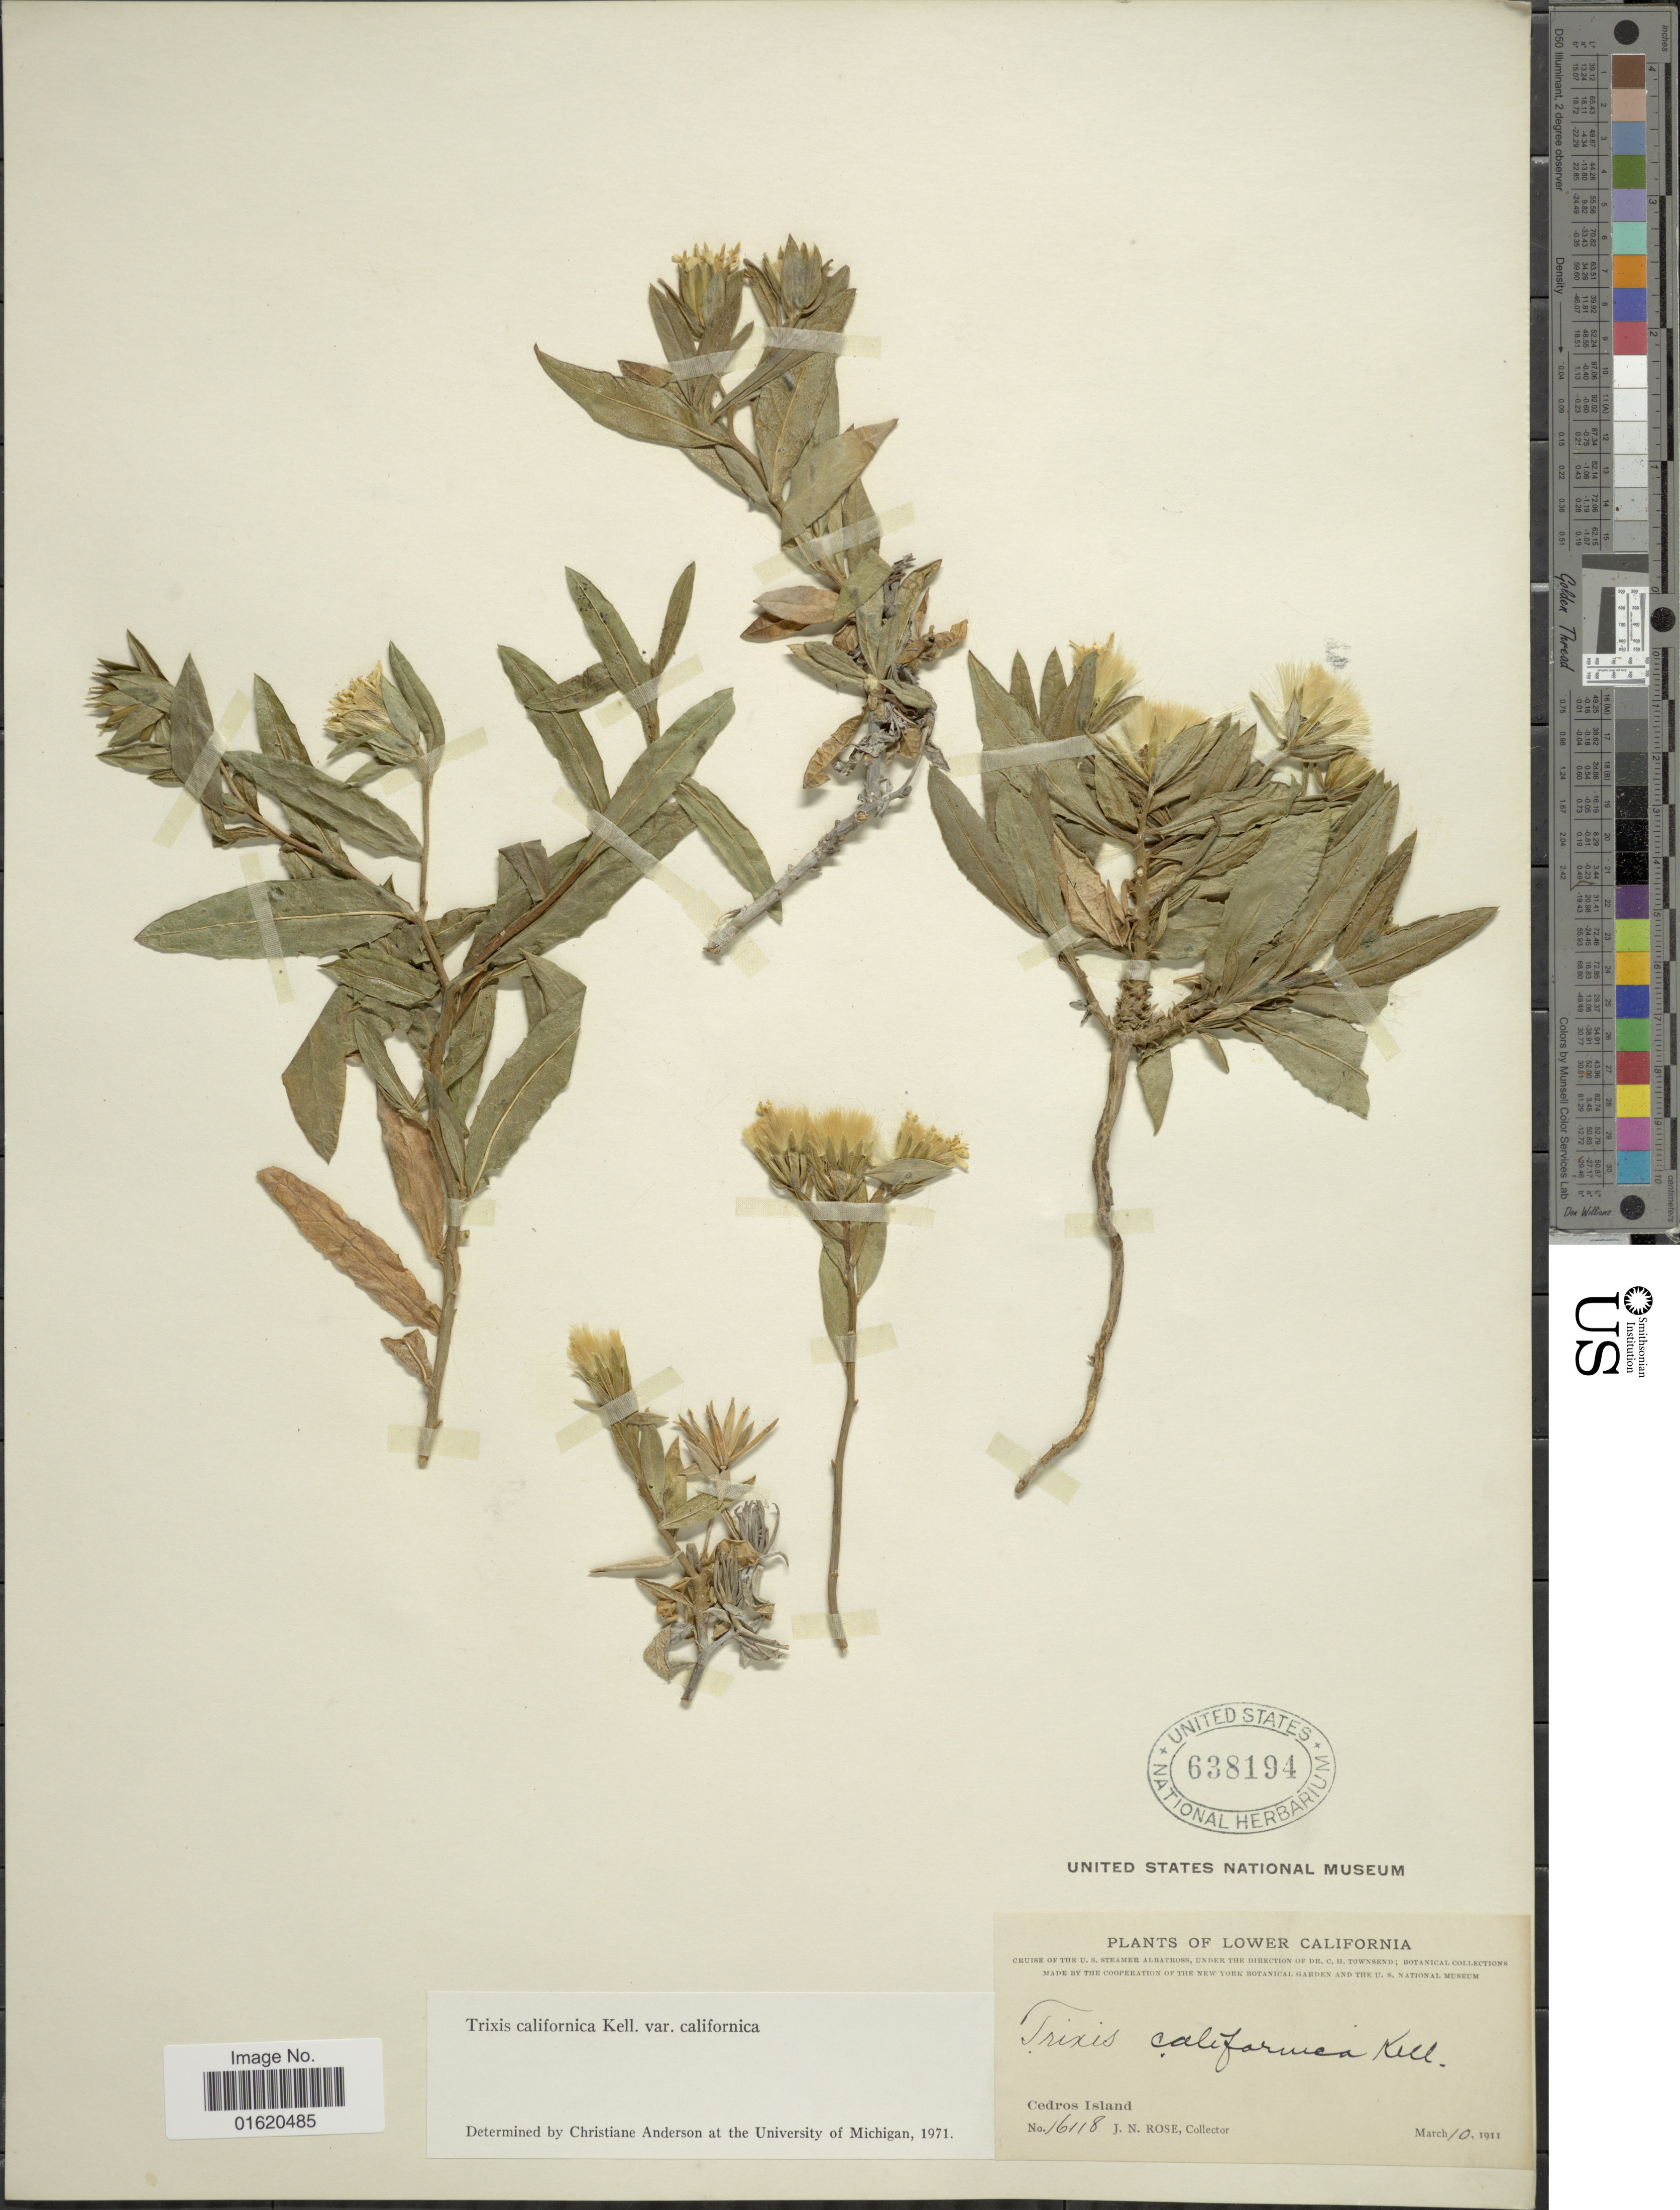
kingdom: Plantae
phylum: Tracheophyta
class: Magnoliopsida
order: Asterales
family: Asteraceae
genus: Trixis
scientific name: Trixis californica var. californica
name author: Kellogg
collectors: J. N. Rose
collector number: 16118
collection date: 1911-03-10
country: Mexico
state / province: Baja California Norte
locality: Cedros Island. Lower California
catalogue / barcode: US 638194